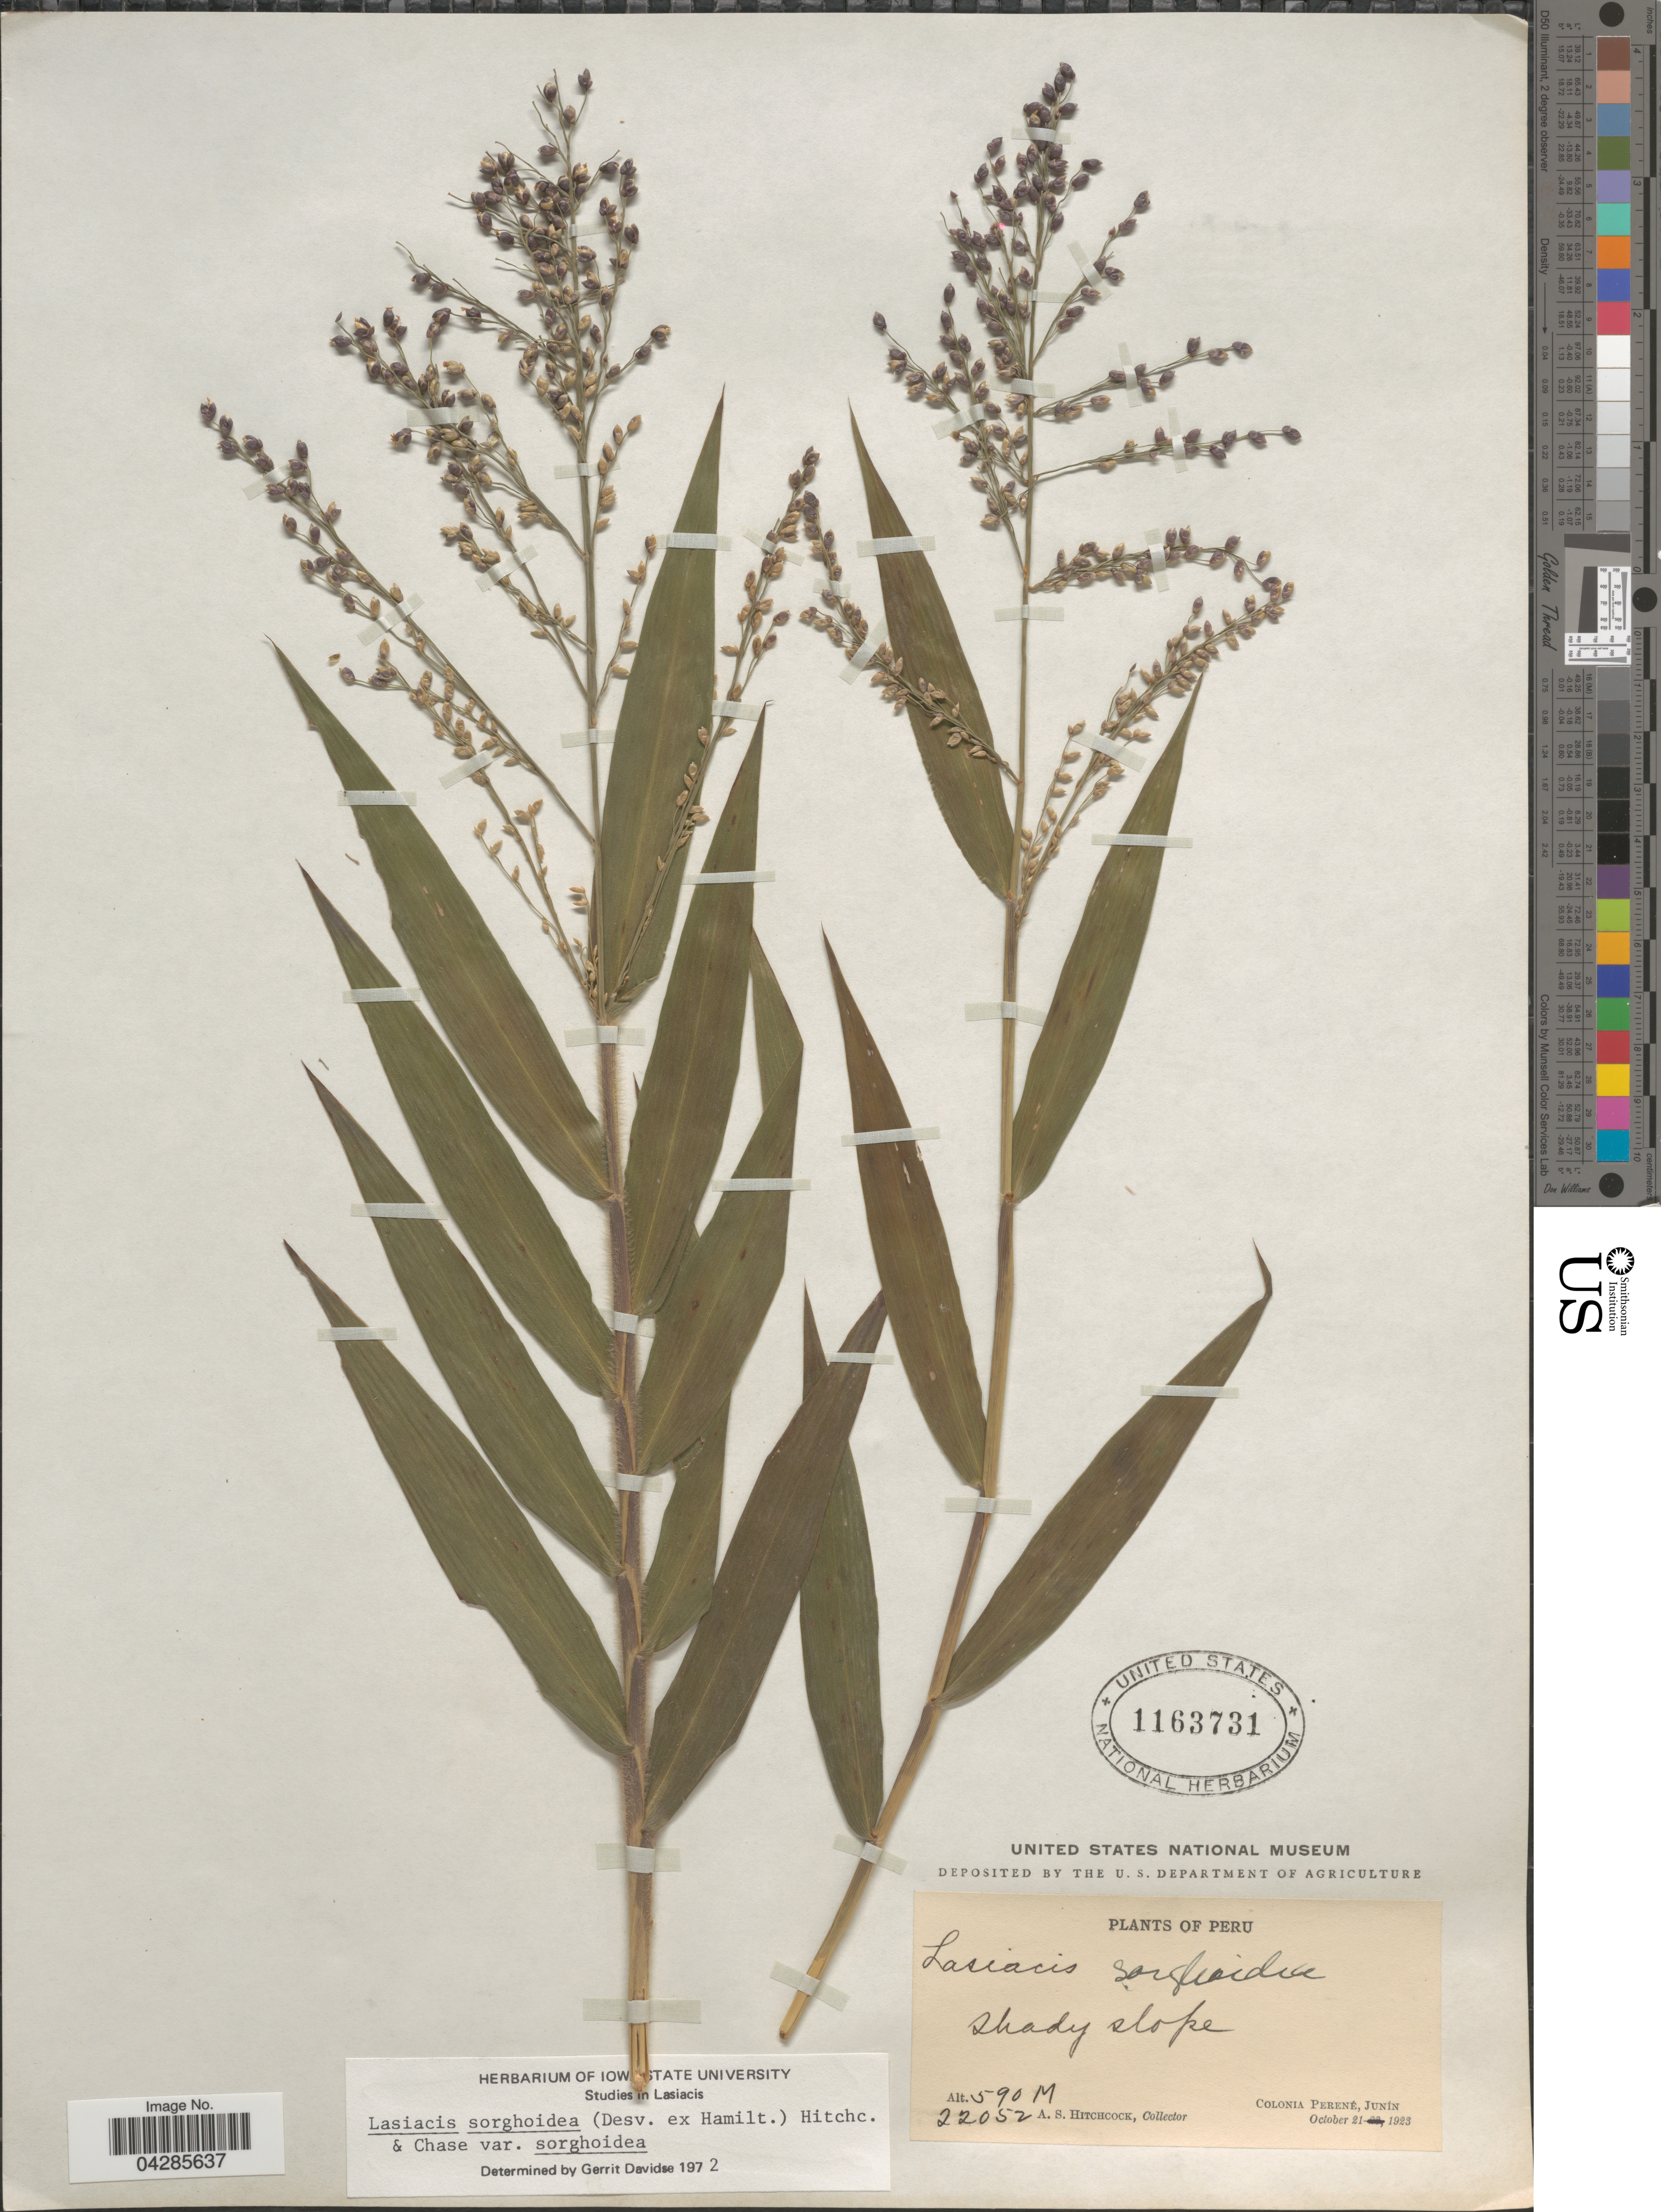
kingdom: Plantae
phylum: Tracheophyta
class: Liliopsida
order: Poales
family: Poaceae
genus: Lasiacis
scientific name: Lasiacis sorghoidea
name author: (Desv. ex Ham.) Hitchc. & Chase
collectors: A. S. Hitchcock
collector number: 22052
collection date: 1923-10-21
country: Peru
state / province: Junín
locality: Colonia Perené.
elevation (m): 590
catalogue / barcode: US 1163731